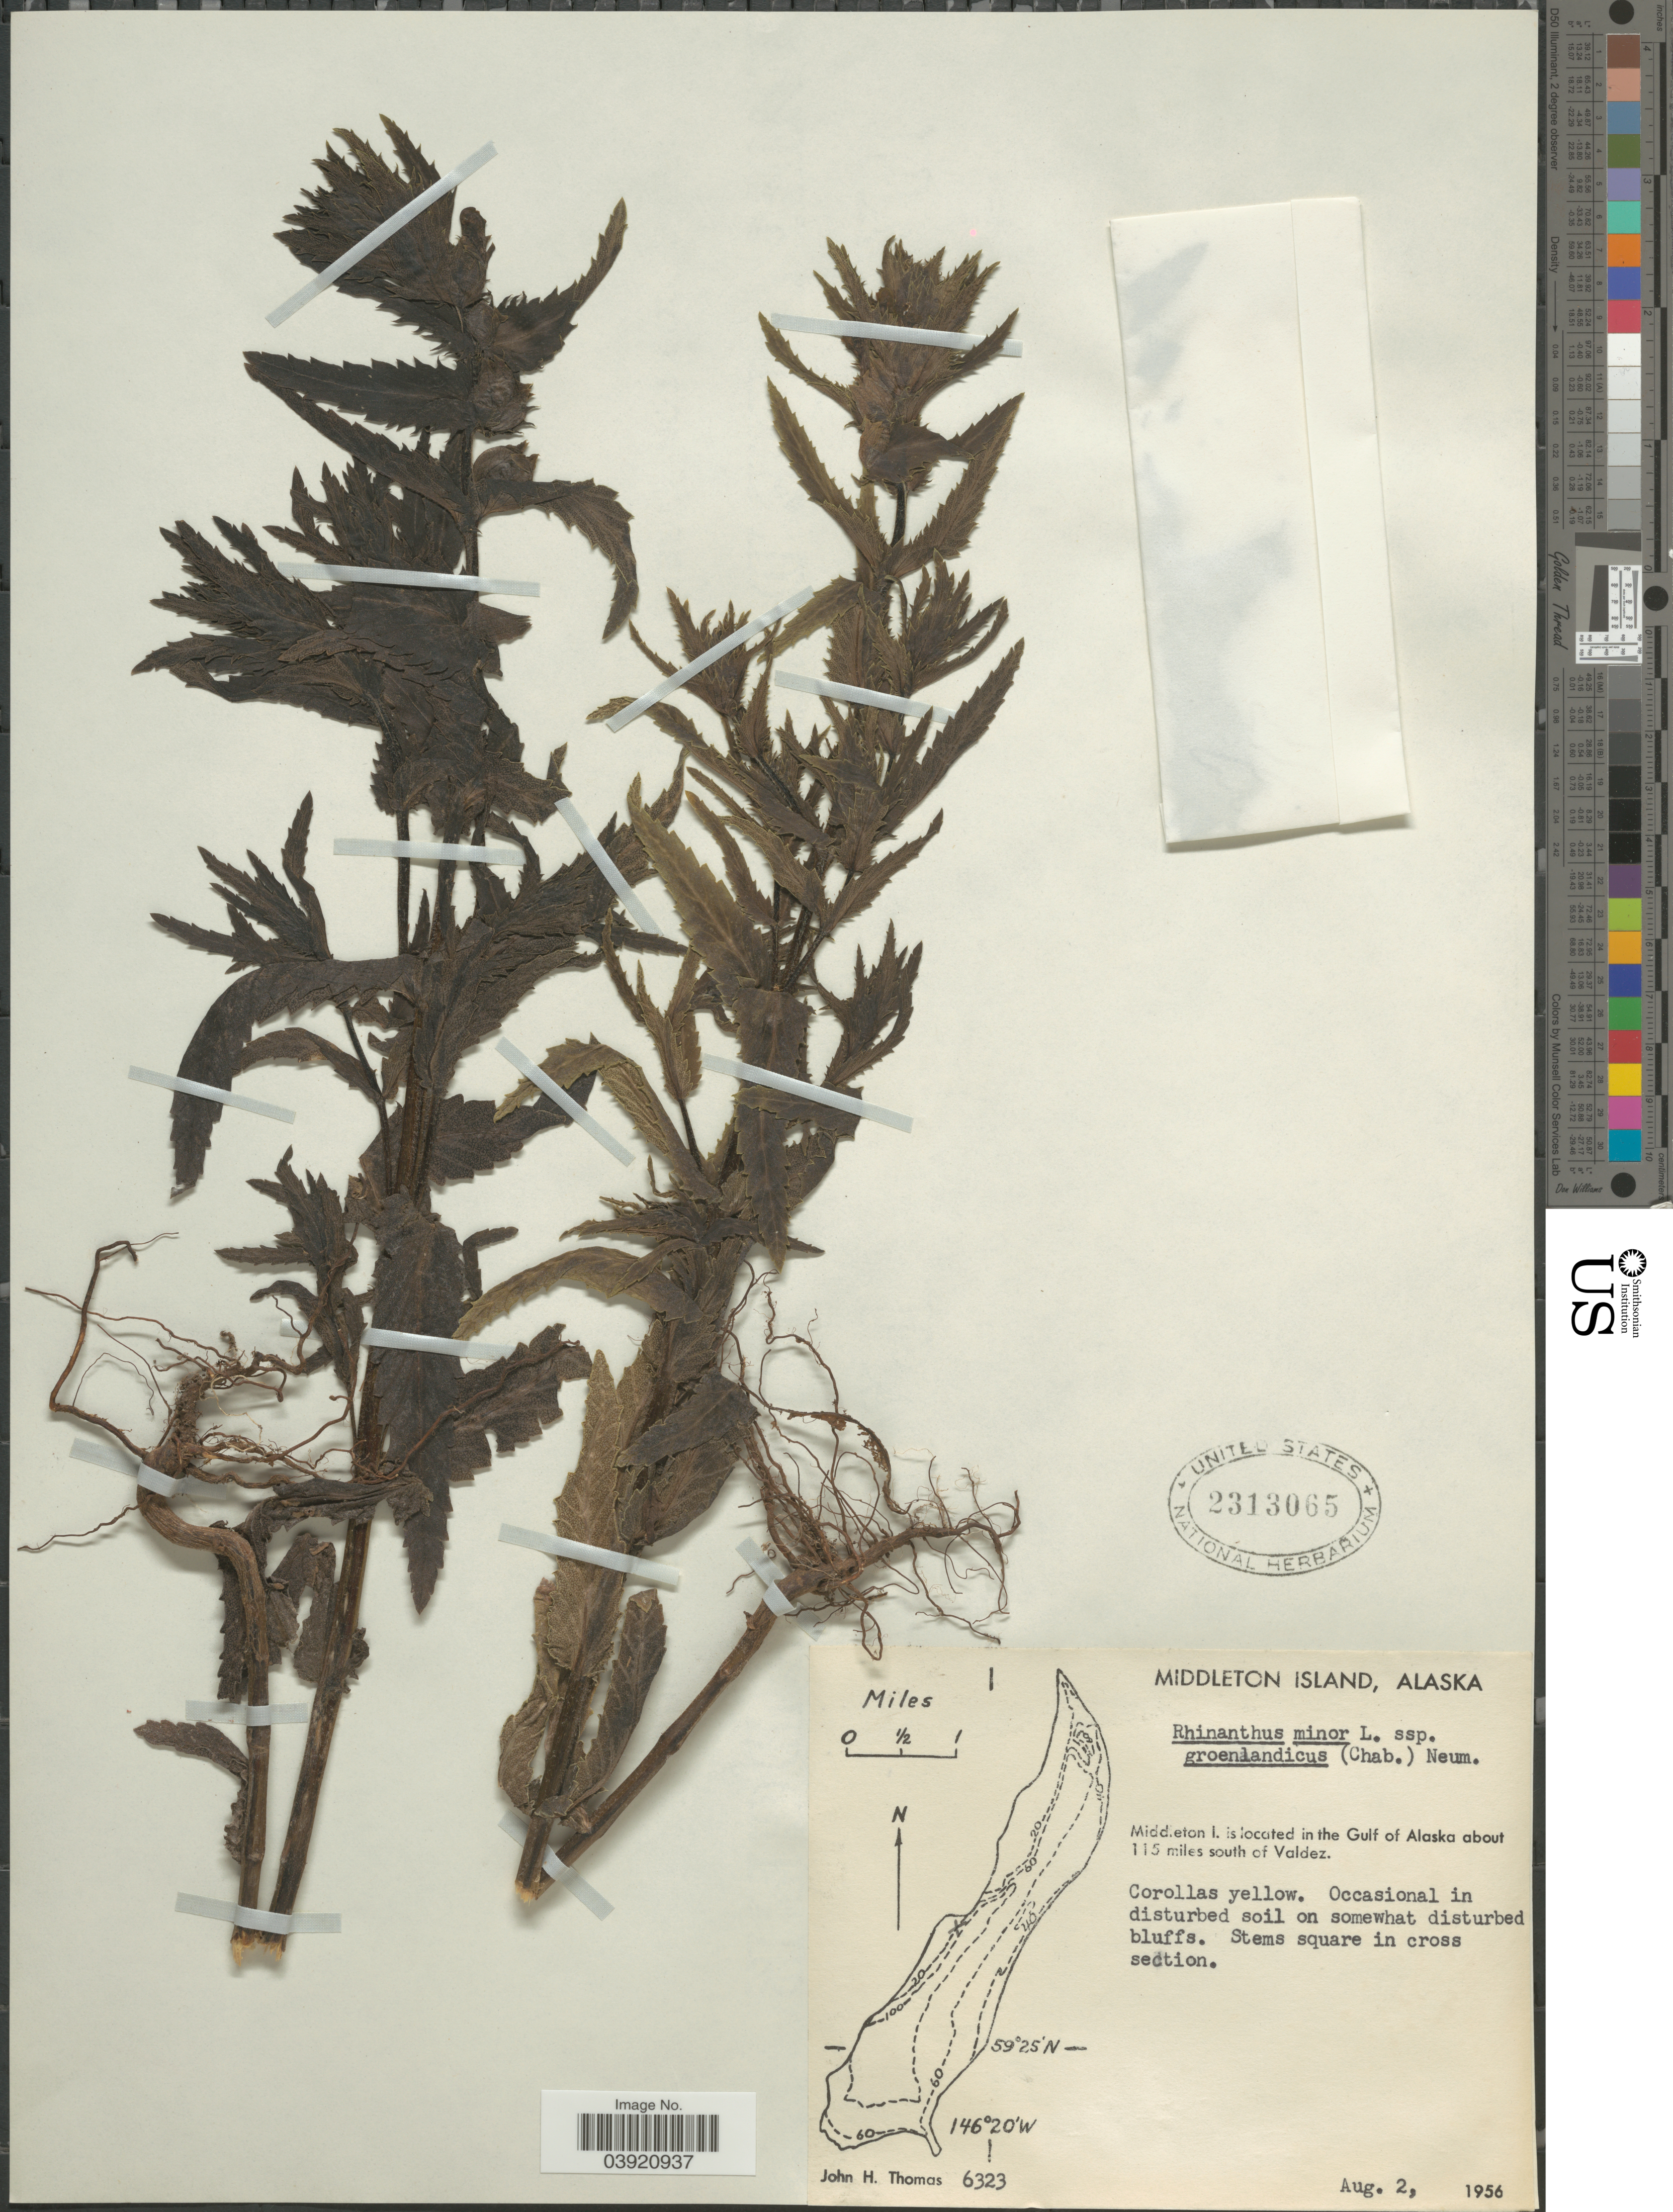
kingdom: Plantae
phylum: Tracheophyta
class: Magnoliopsida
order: Lamiales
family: Orobanchaceae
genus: Rhinanthus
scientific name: Rhinanthus major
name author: L.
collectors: J. H. Thomas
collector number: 6323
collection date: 1956-08-02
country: United States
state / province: Alaska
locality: Middleton Island. Middleton i. is located in the Gulf of Alaska about 115 miles south of Valdez.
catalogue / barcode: US 2313065